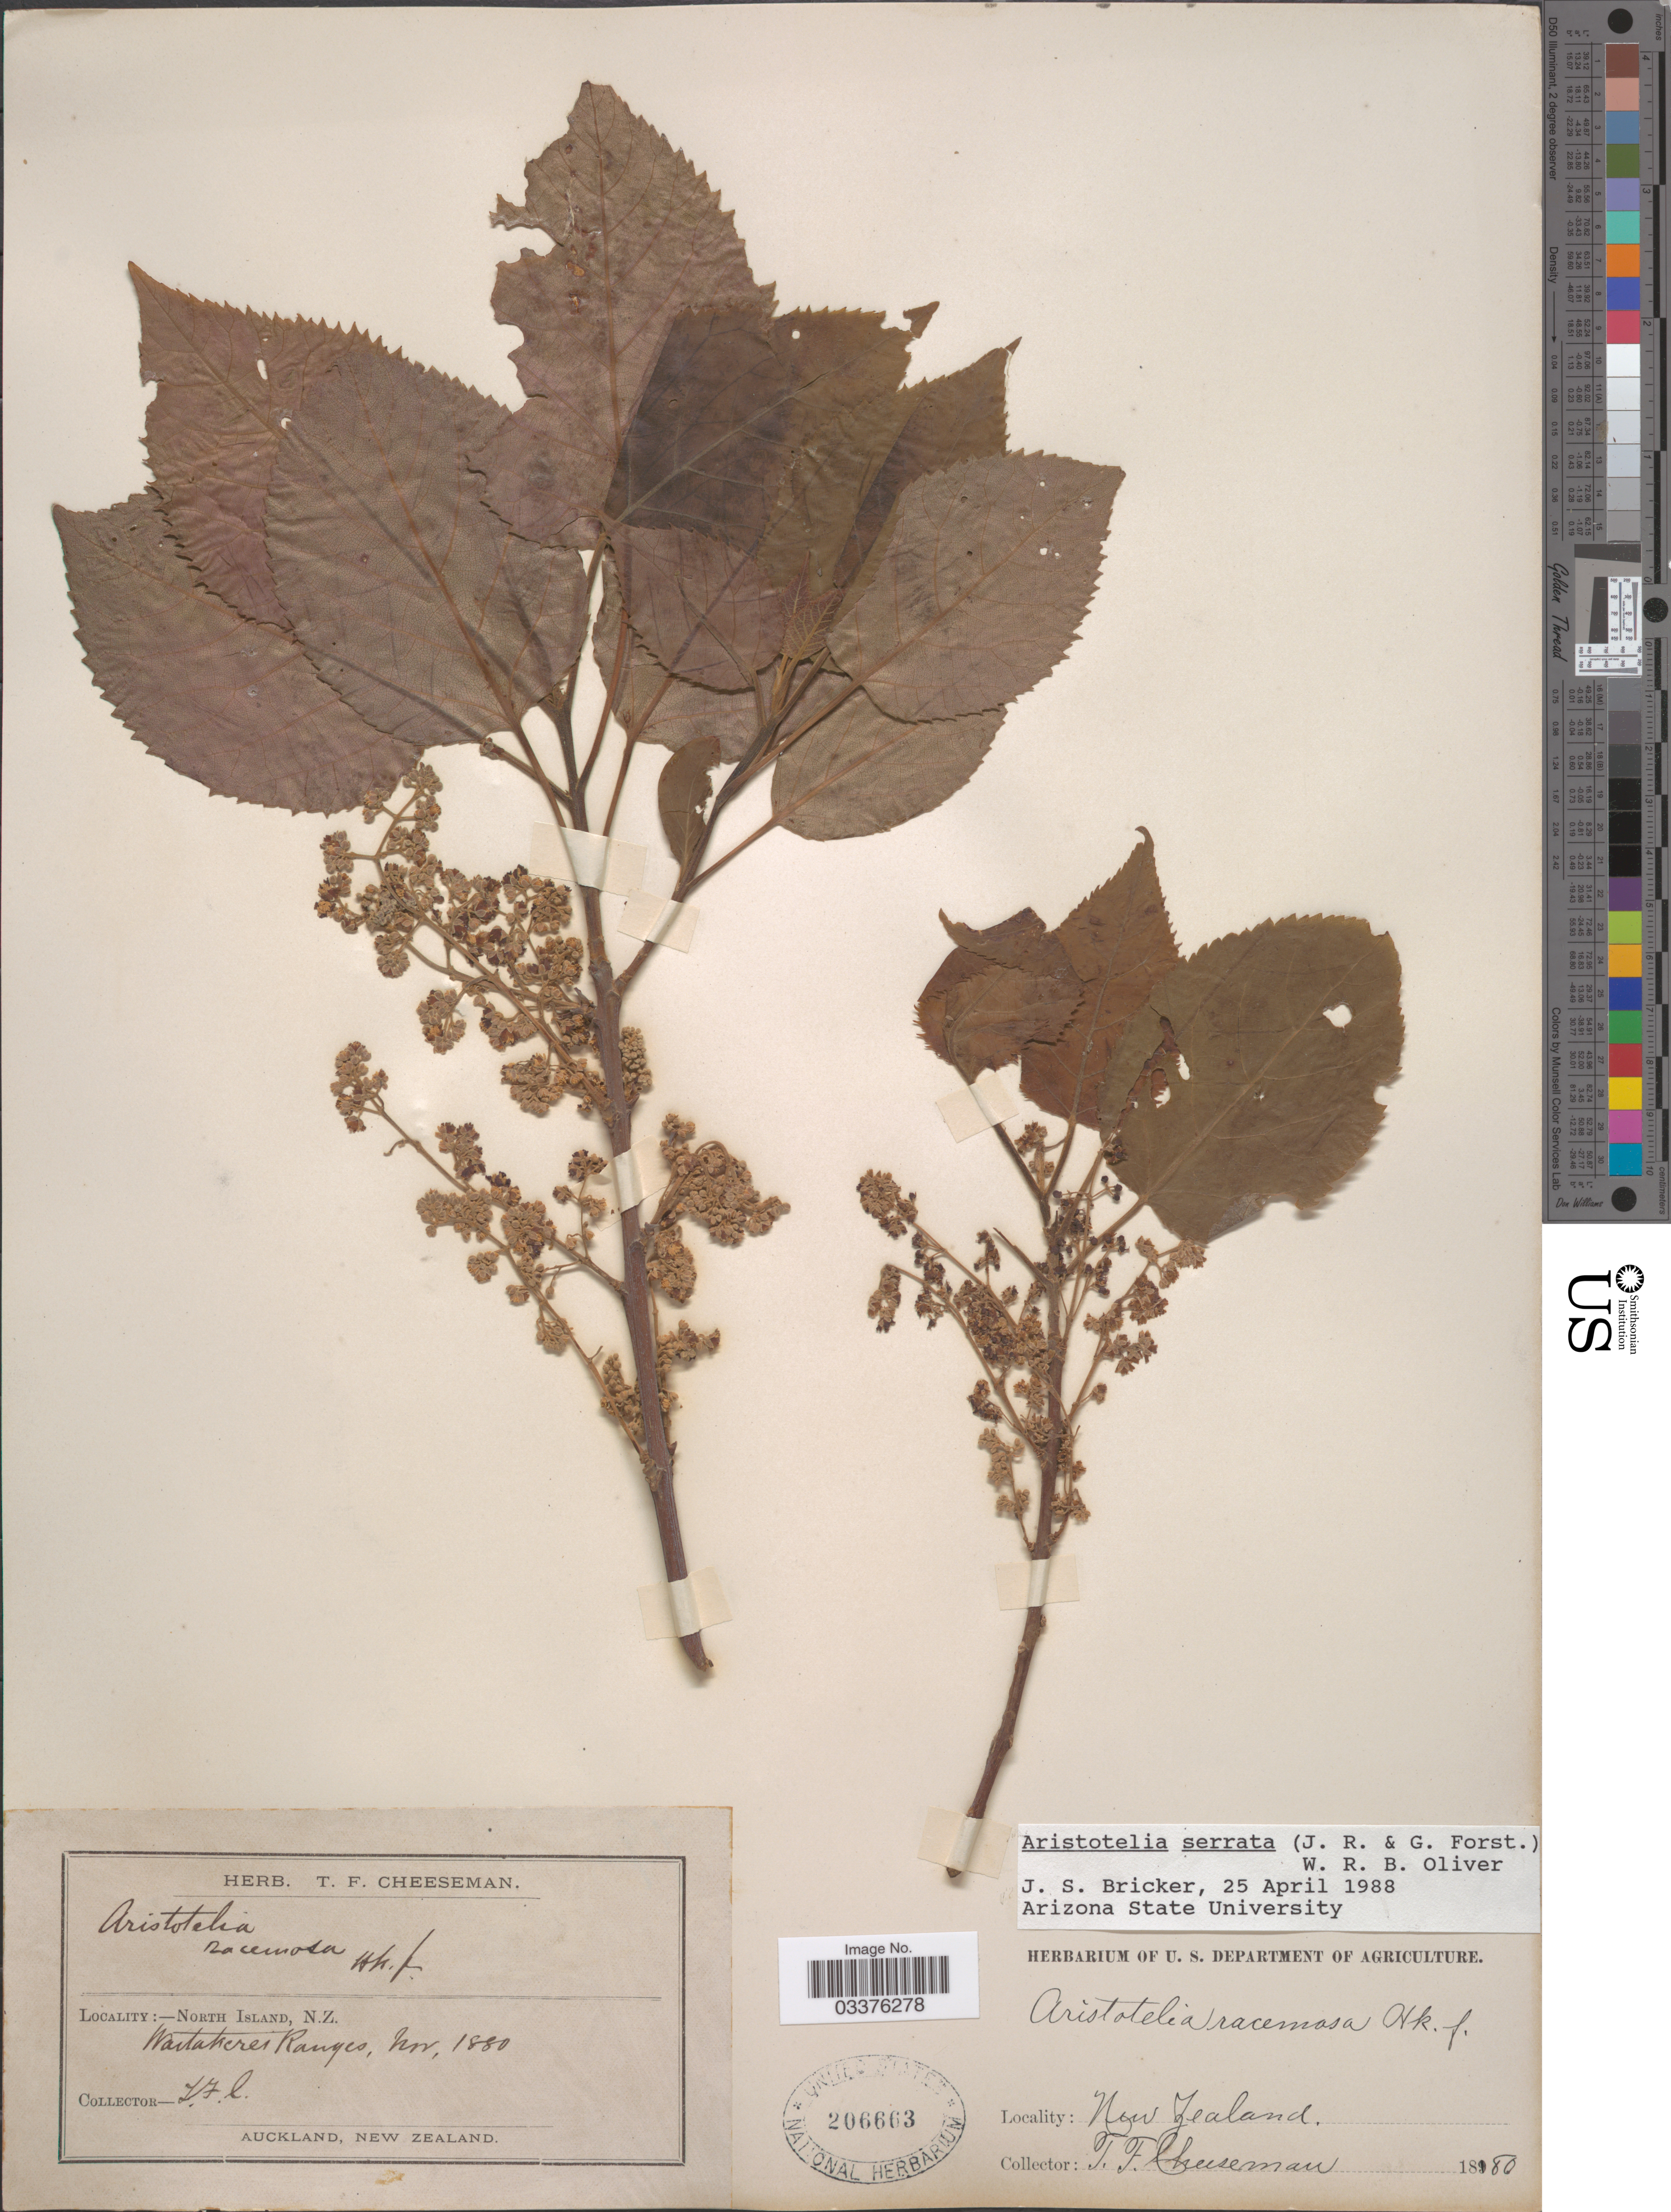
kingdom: Plantae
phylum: Tracheophyta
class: Magnoliopsida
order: Oxalidales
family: Elaeocarpaceae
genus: Aristotelia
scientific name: Aristotelia serrata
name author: Oliv.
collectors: T. F. Cheeseman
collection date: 1880-11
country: New Zealand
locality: North Island. Waitakere Ranges.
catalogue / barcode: US 206663